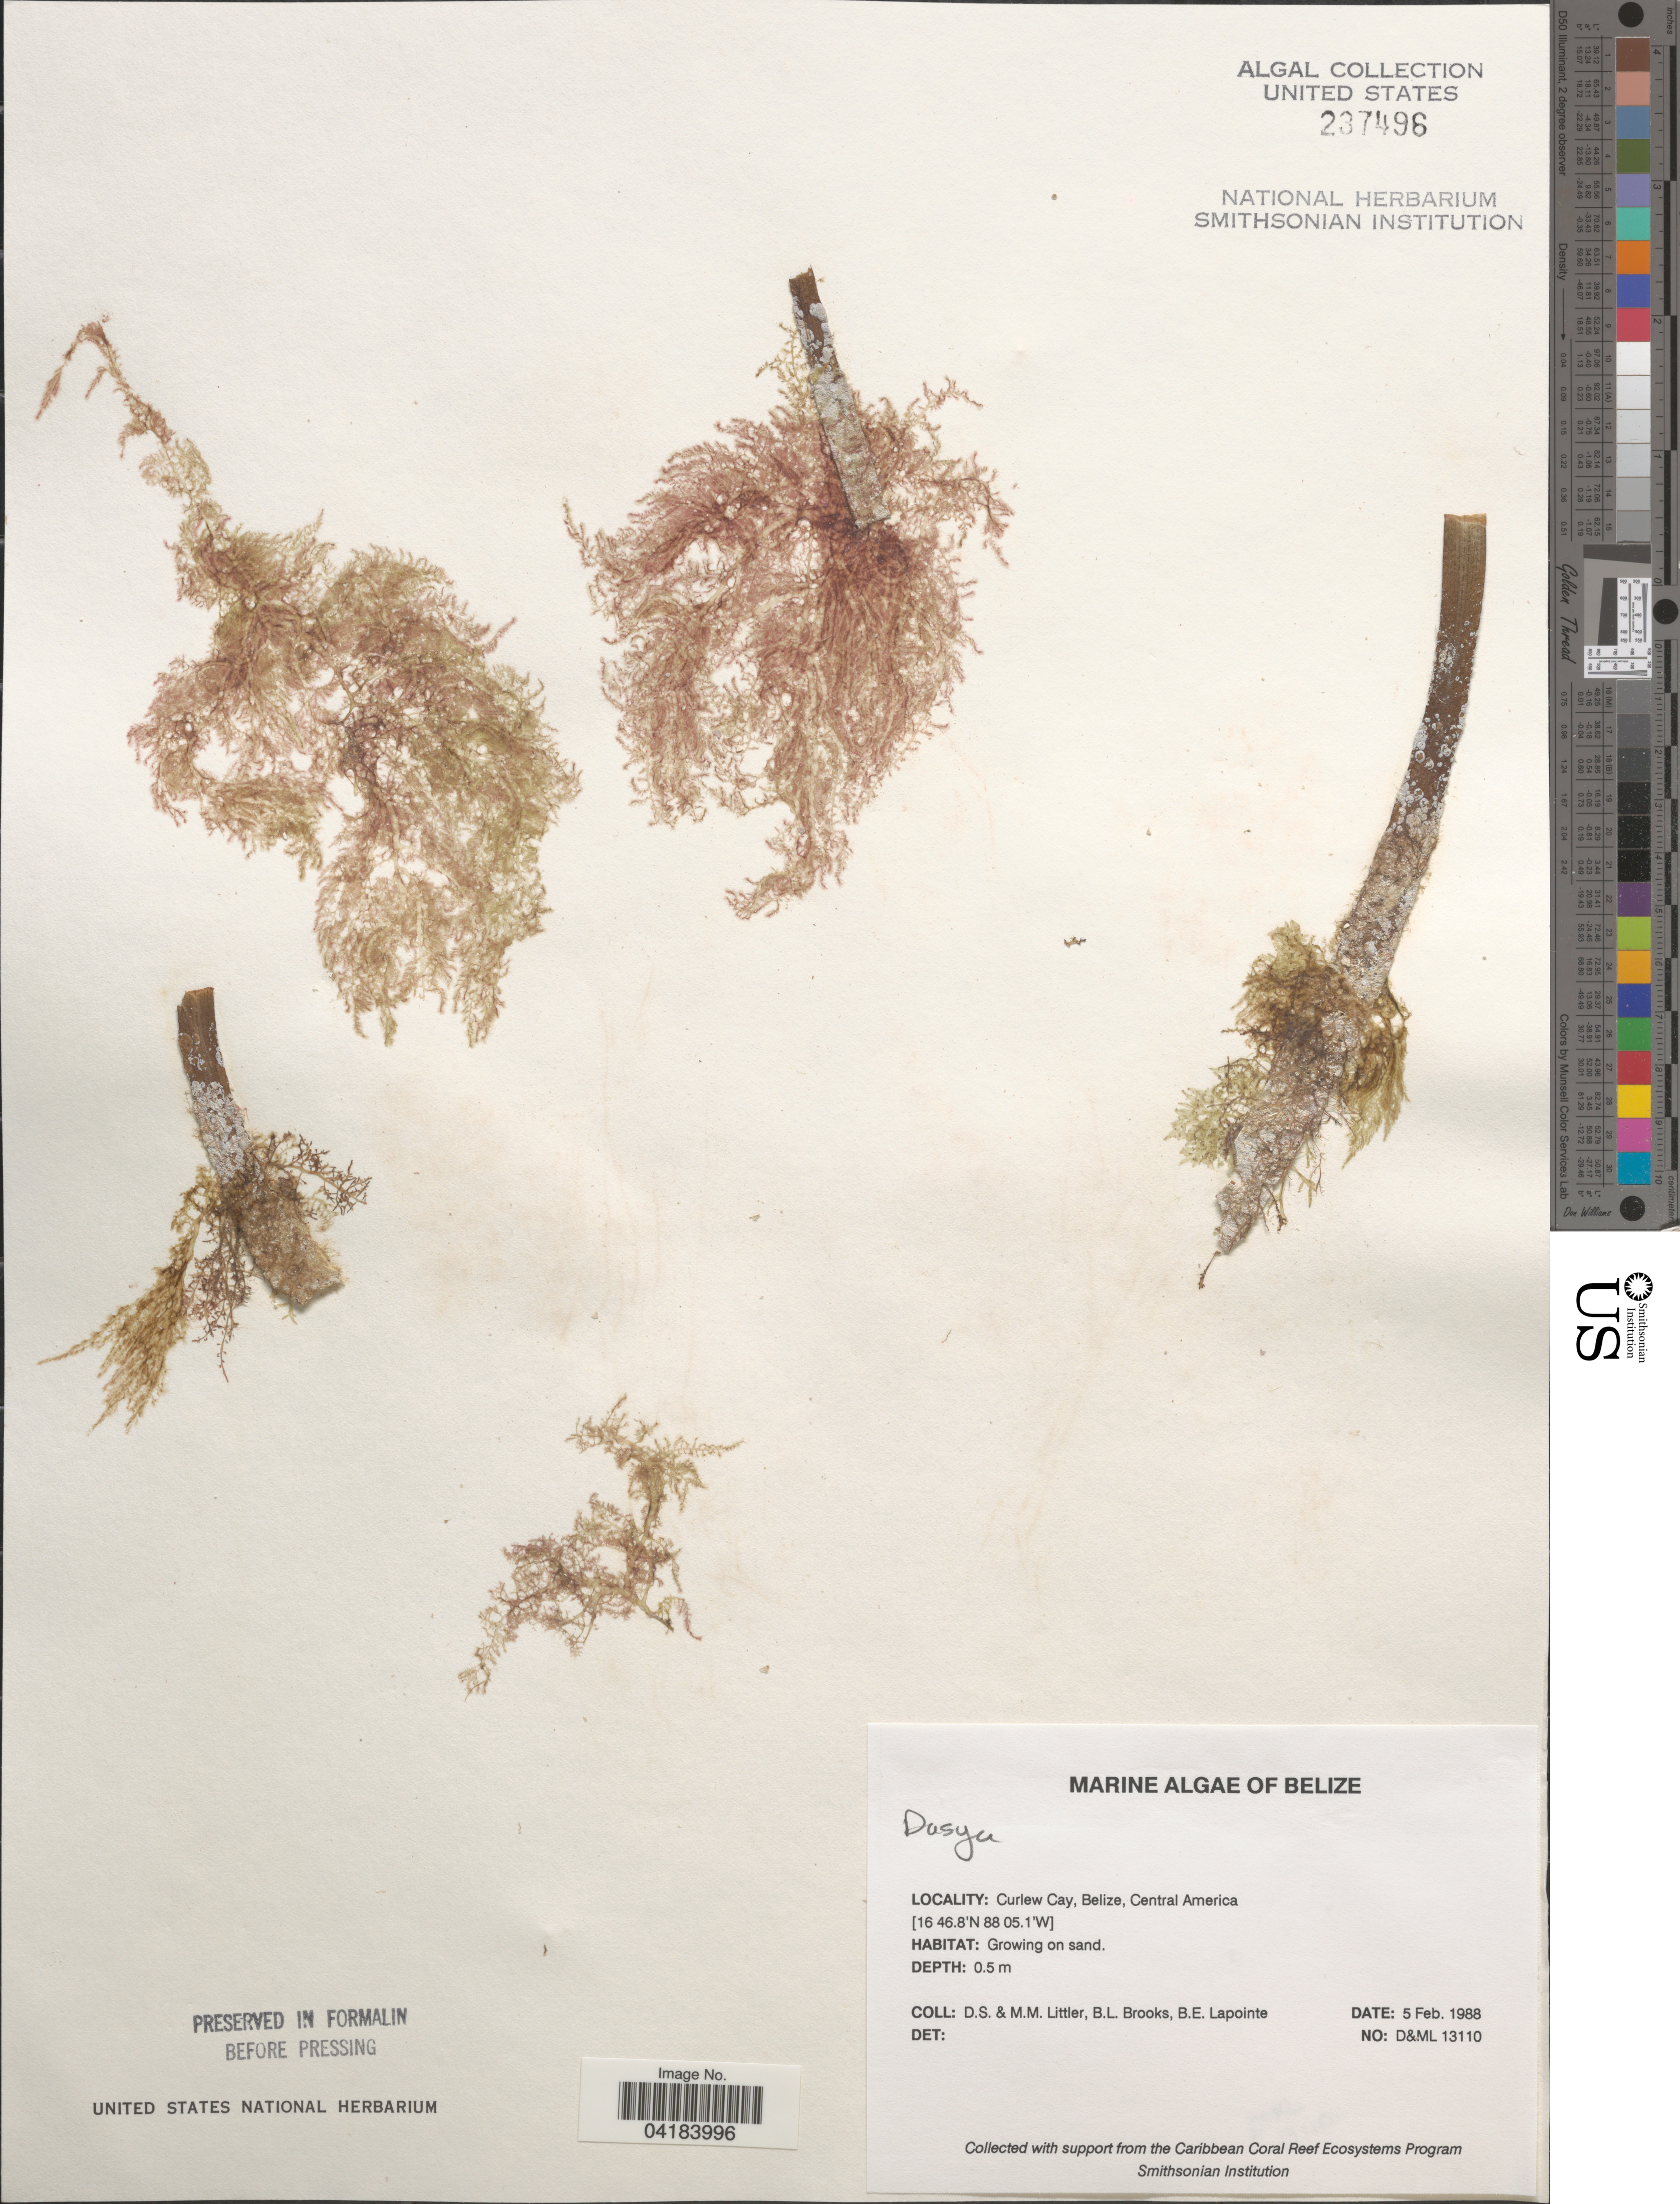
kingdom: Plantae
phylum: Rhodophyta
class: Florideophyceae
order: Ceramiales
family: Dasyaceae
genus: Dasya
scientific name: Dasya sp.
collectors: D. S. Littler, B. Brooks & B. Lapointe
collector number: D&ML13110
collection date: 1988-02-05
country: Belize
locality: Curlew Cay.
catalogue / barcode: US 237496